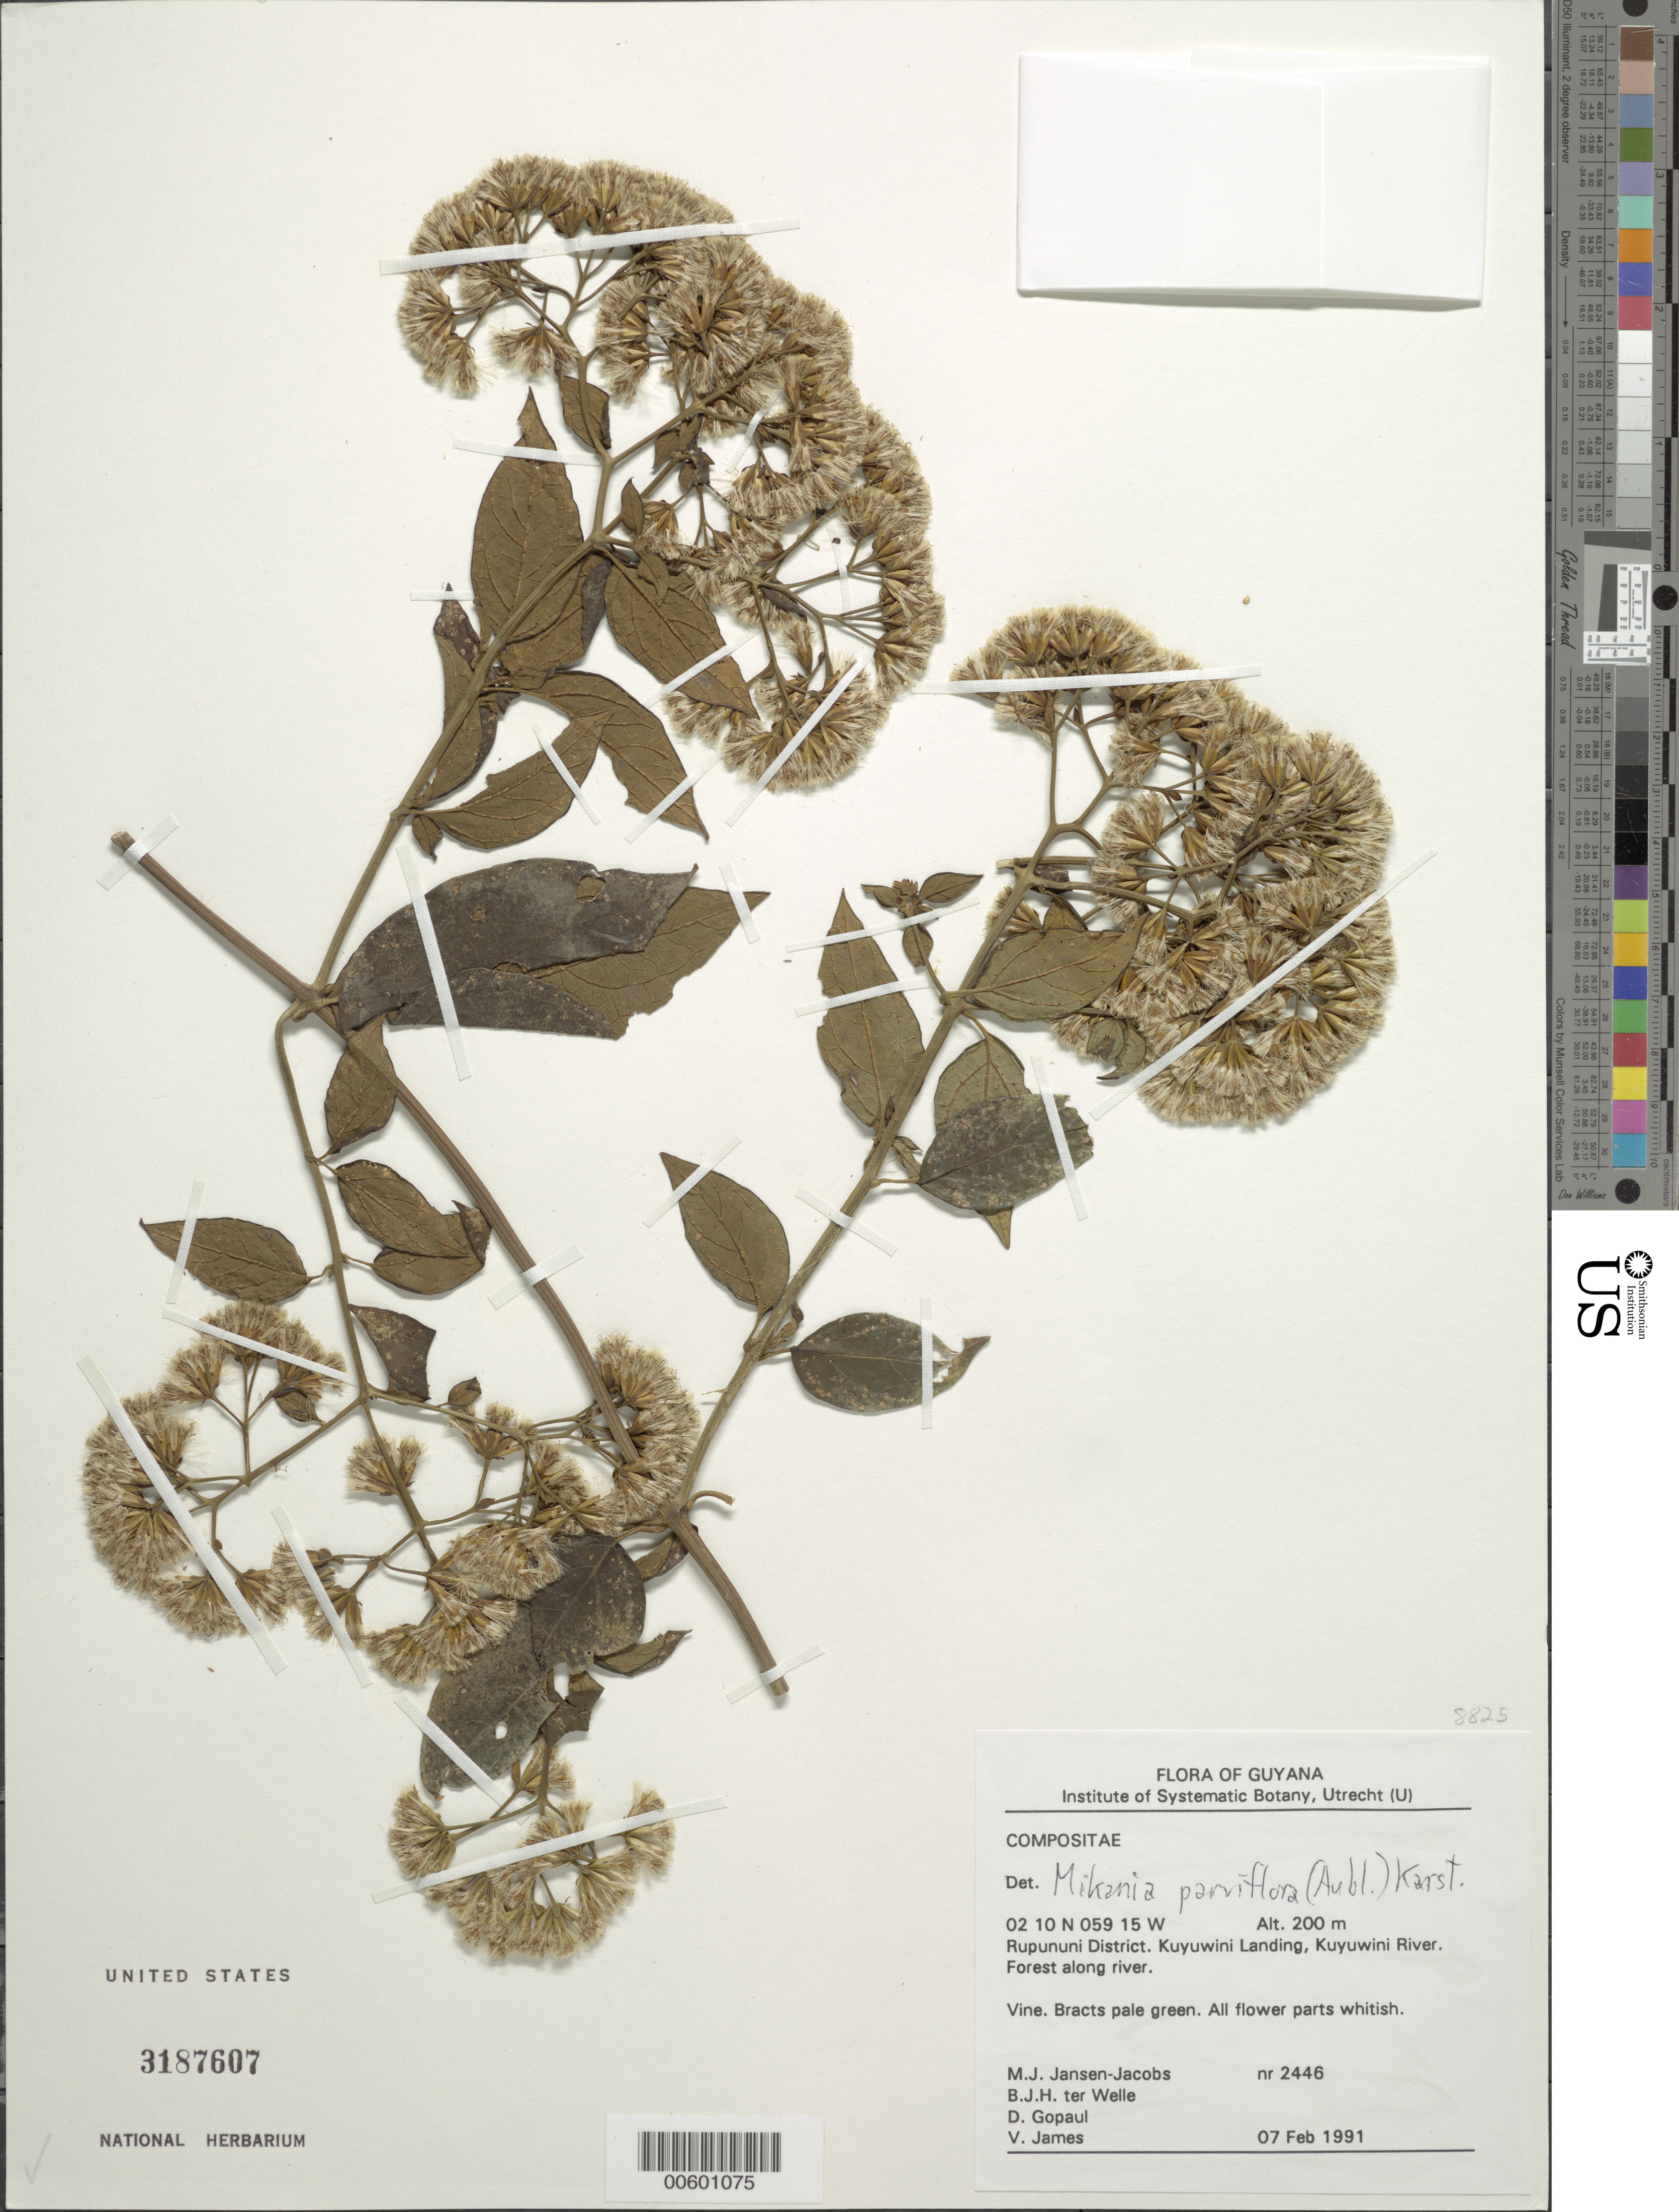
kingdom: Plantae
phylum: Tracheophyta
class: Magnoliopsida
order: Asterales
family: Asteraceae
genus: Mikania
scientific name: Mikania parviflora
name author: (Aubl.) H. Karst.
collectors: M. J. Jansen-Jacobs, B. Welle, D. Gopaul & V. James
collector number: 2446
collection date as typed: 7-Feb-91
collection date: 1991-02-07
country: Guyana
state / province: U. Takutu-U. Essequibo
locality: Kuyuwini Landing, Kuyuwini River, Rupununi District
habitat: Forest along river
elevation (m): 200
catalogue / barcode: US 3187607